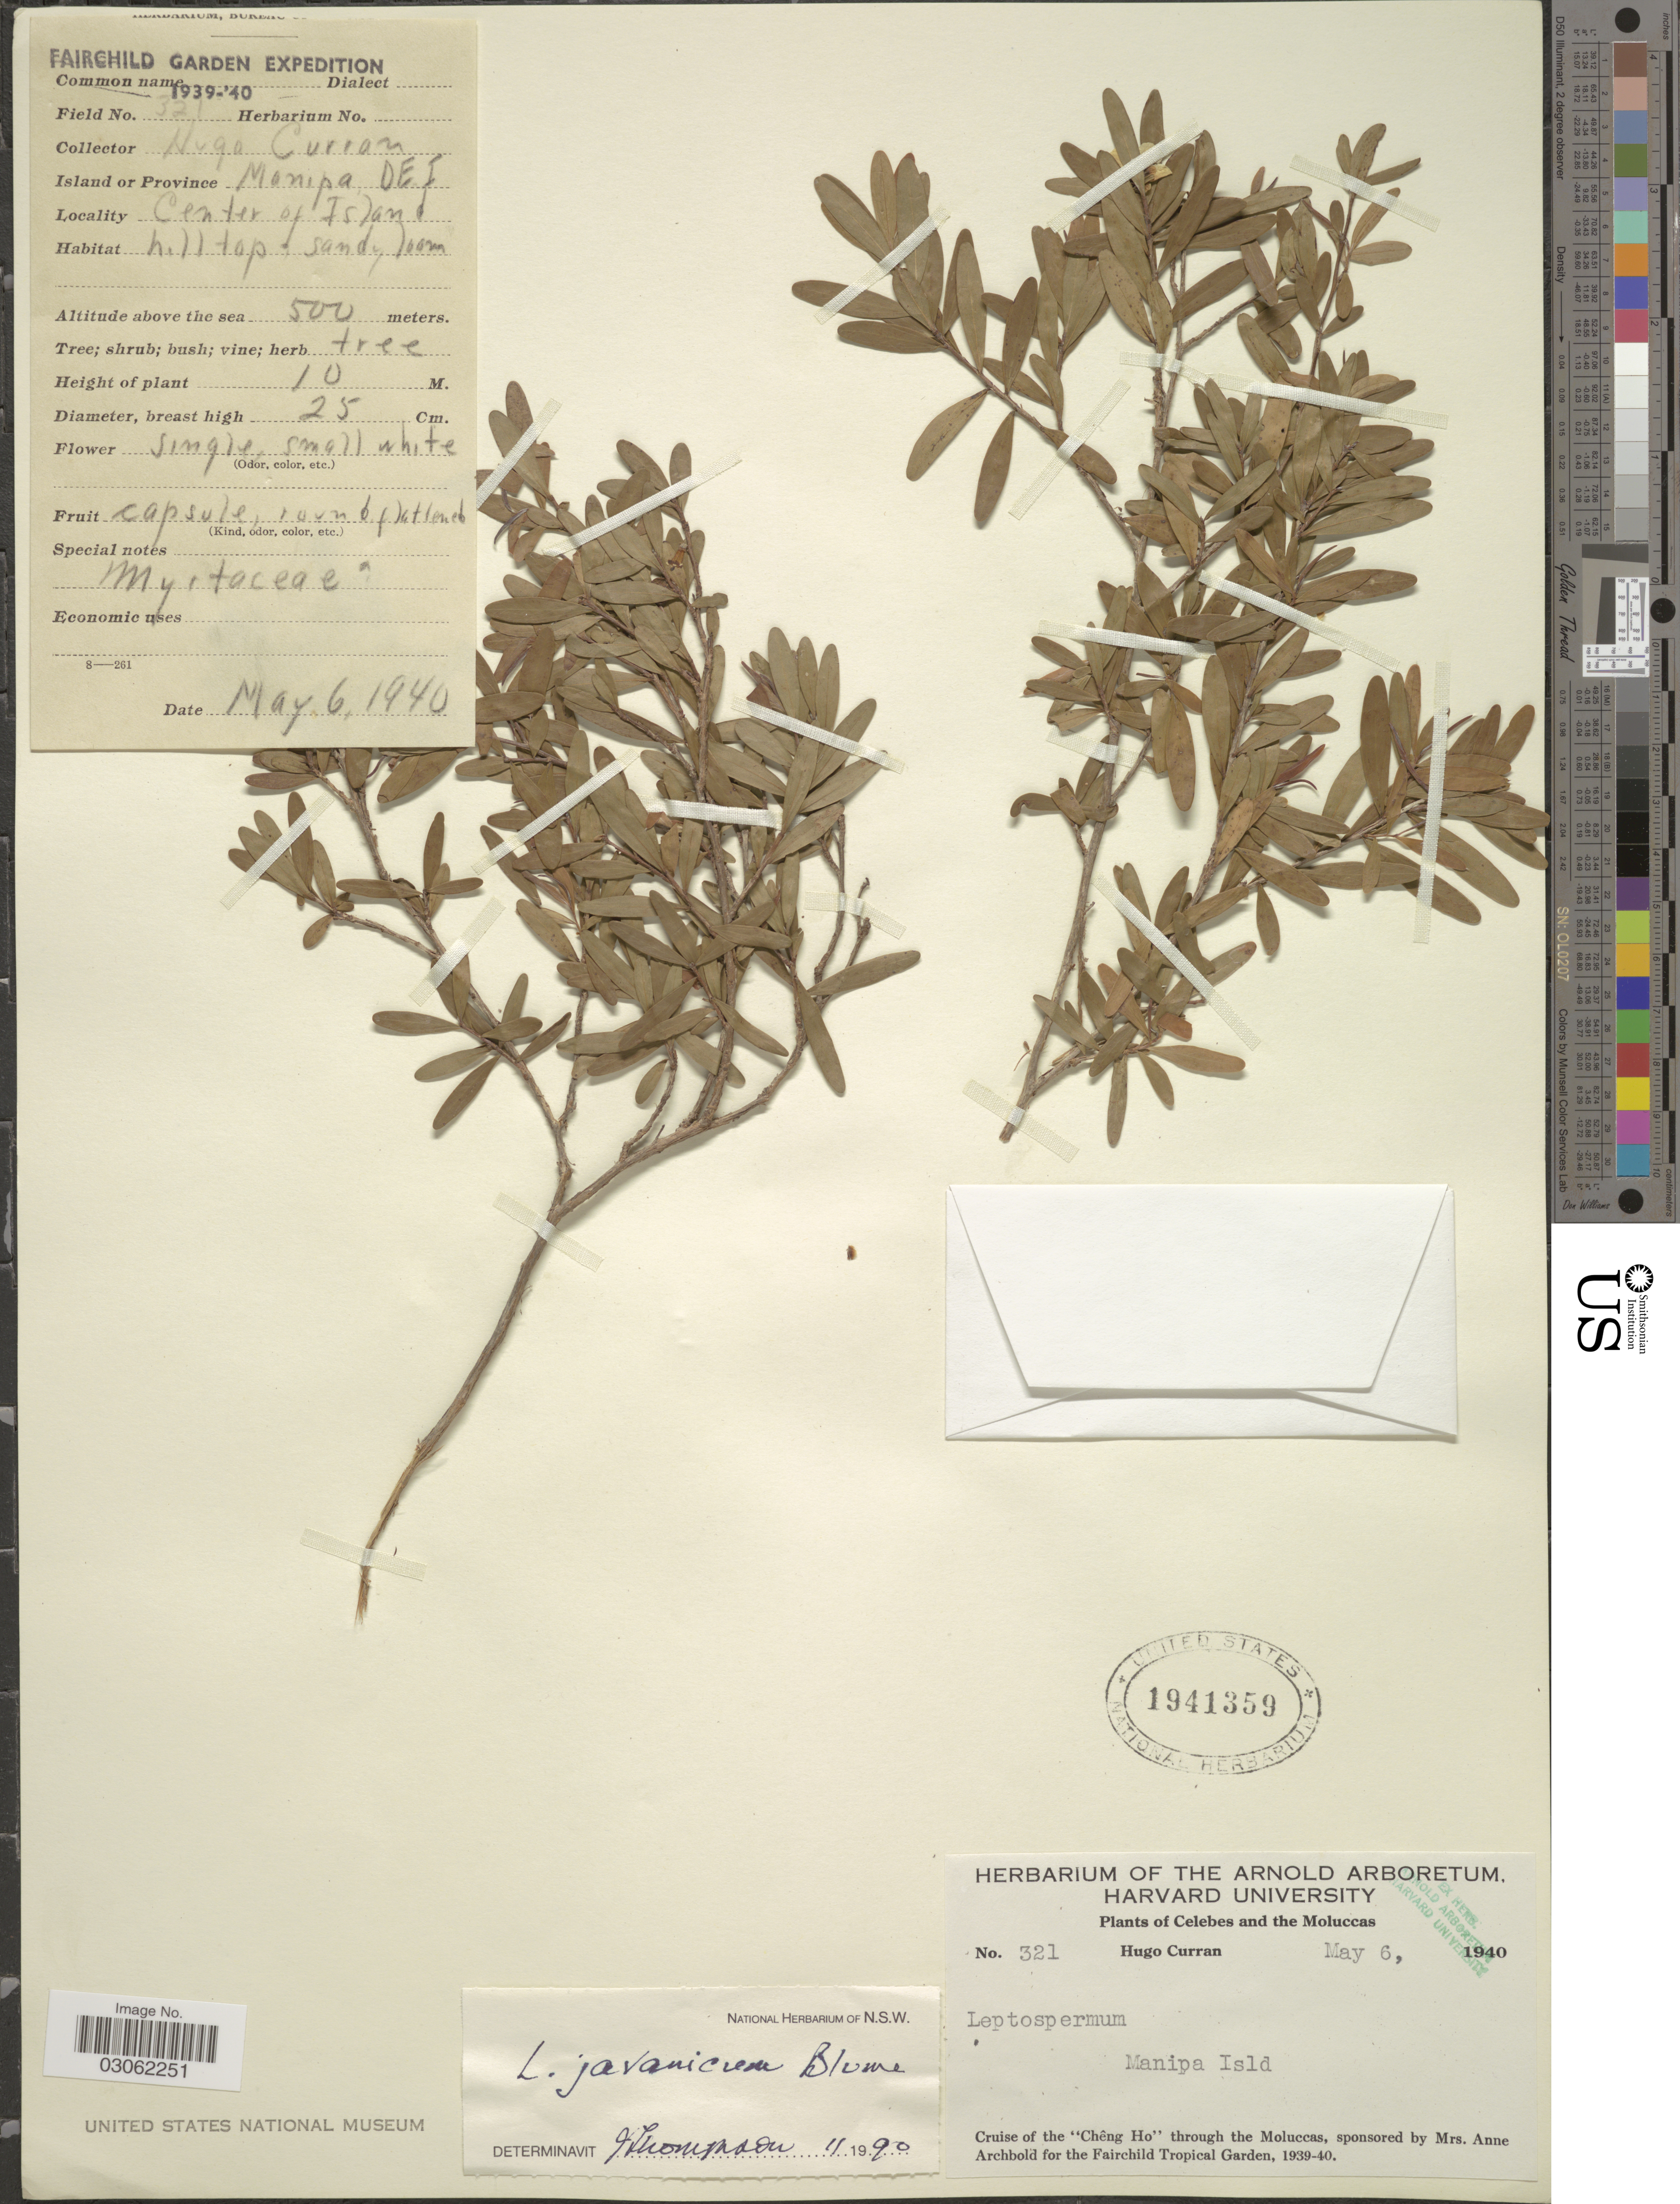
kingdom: Plantae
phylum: Tracheophyta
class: Magnoliopsida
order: Myrtales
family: Myrtaceae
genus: Leptospermum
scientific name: Leptospermum javanicum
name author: Blume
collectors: H. Curran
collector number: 321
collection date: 1940-05-06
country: Indonesia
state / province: Maluku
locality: Celebes and the Moluccas. Manipa Island. DEI. Center of Island.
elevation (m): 500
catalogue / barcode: US 1941359